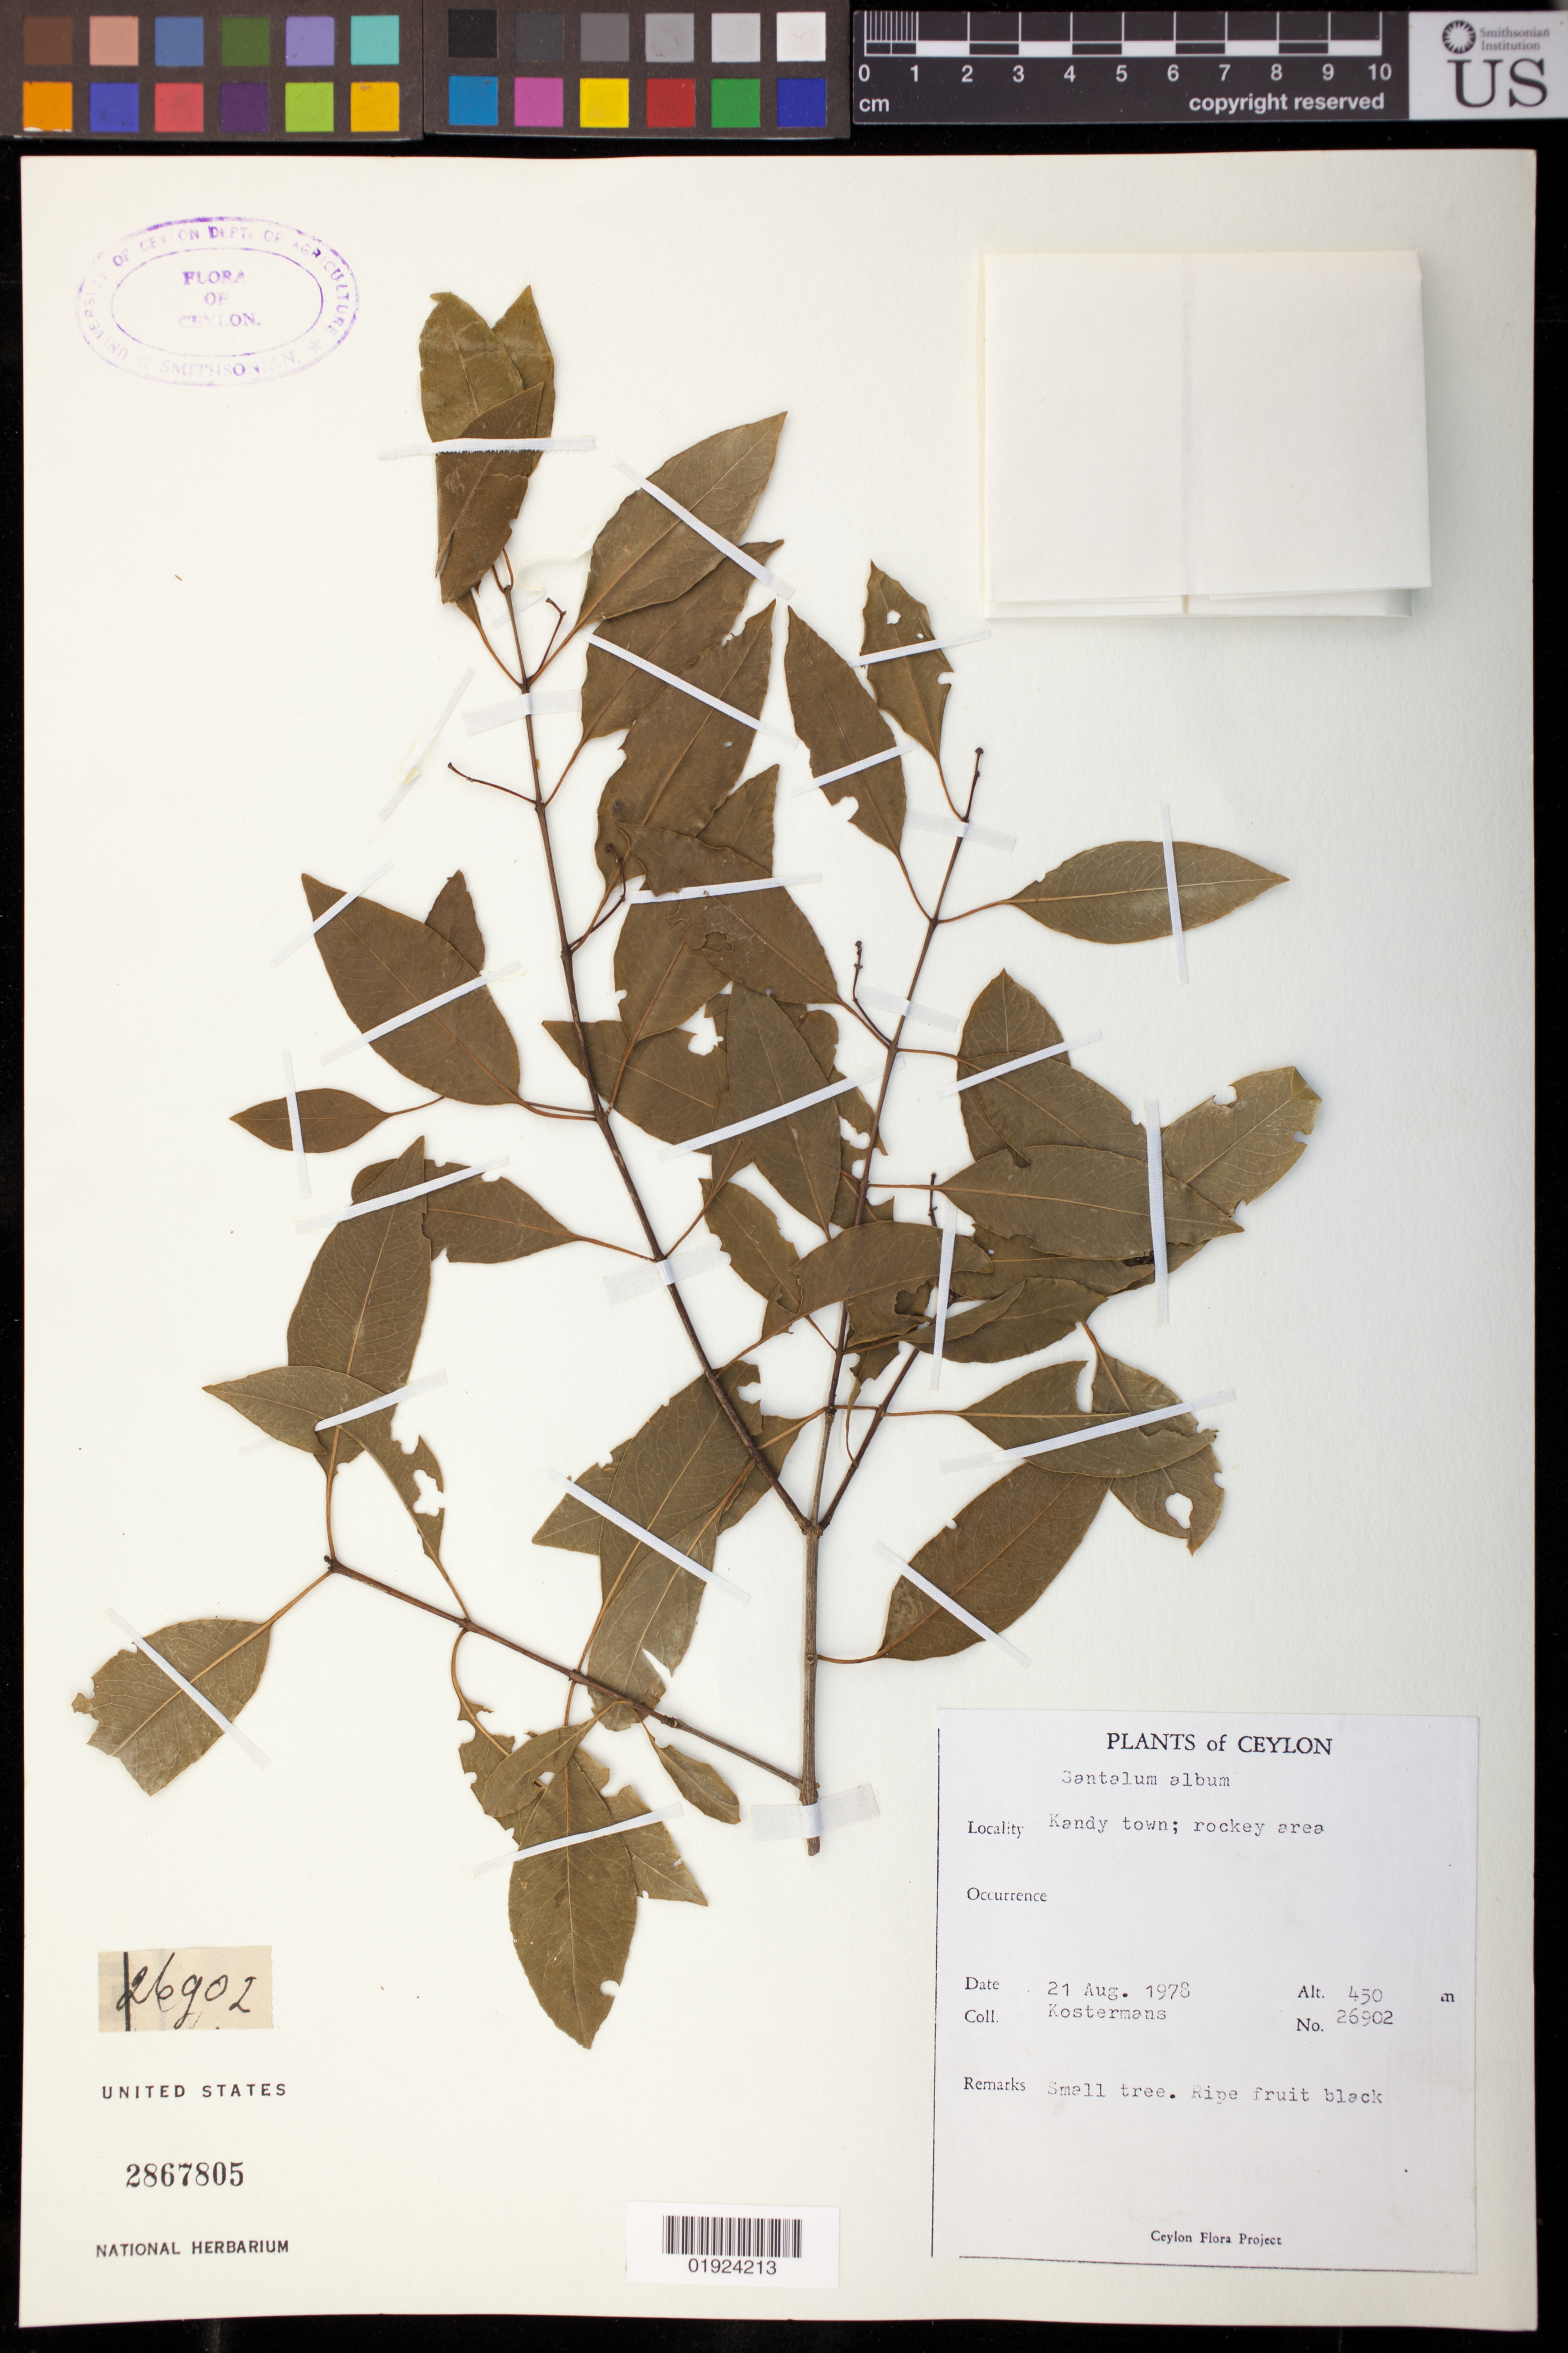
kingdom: Plantae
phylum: Tracheophyta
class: Magnoliopsida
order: Santalales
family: Santalaceae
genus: Santalum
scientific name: Santalum album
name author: L.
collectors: A. J. G. Kostermans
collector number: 26902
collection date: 1978-08-21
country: Sri Lanka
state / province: Central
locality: Kandy town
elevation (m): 450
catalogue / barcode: US 2867805